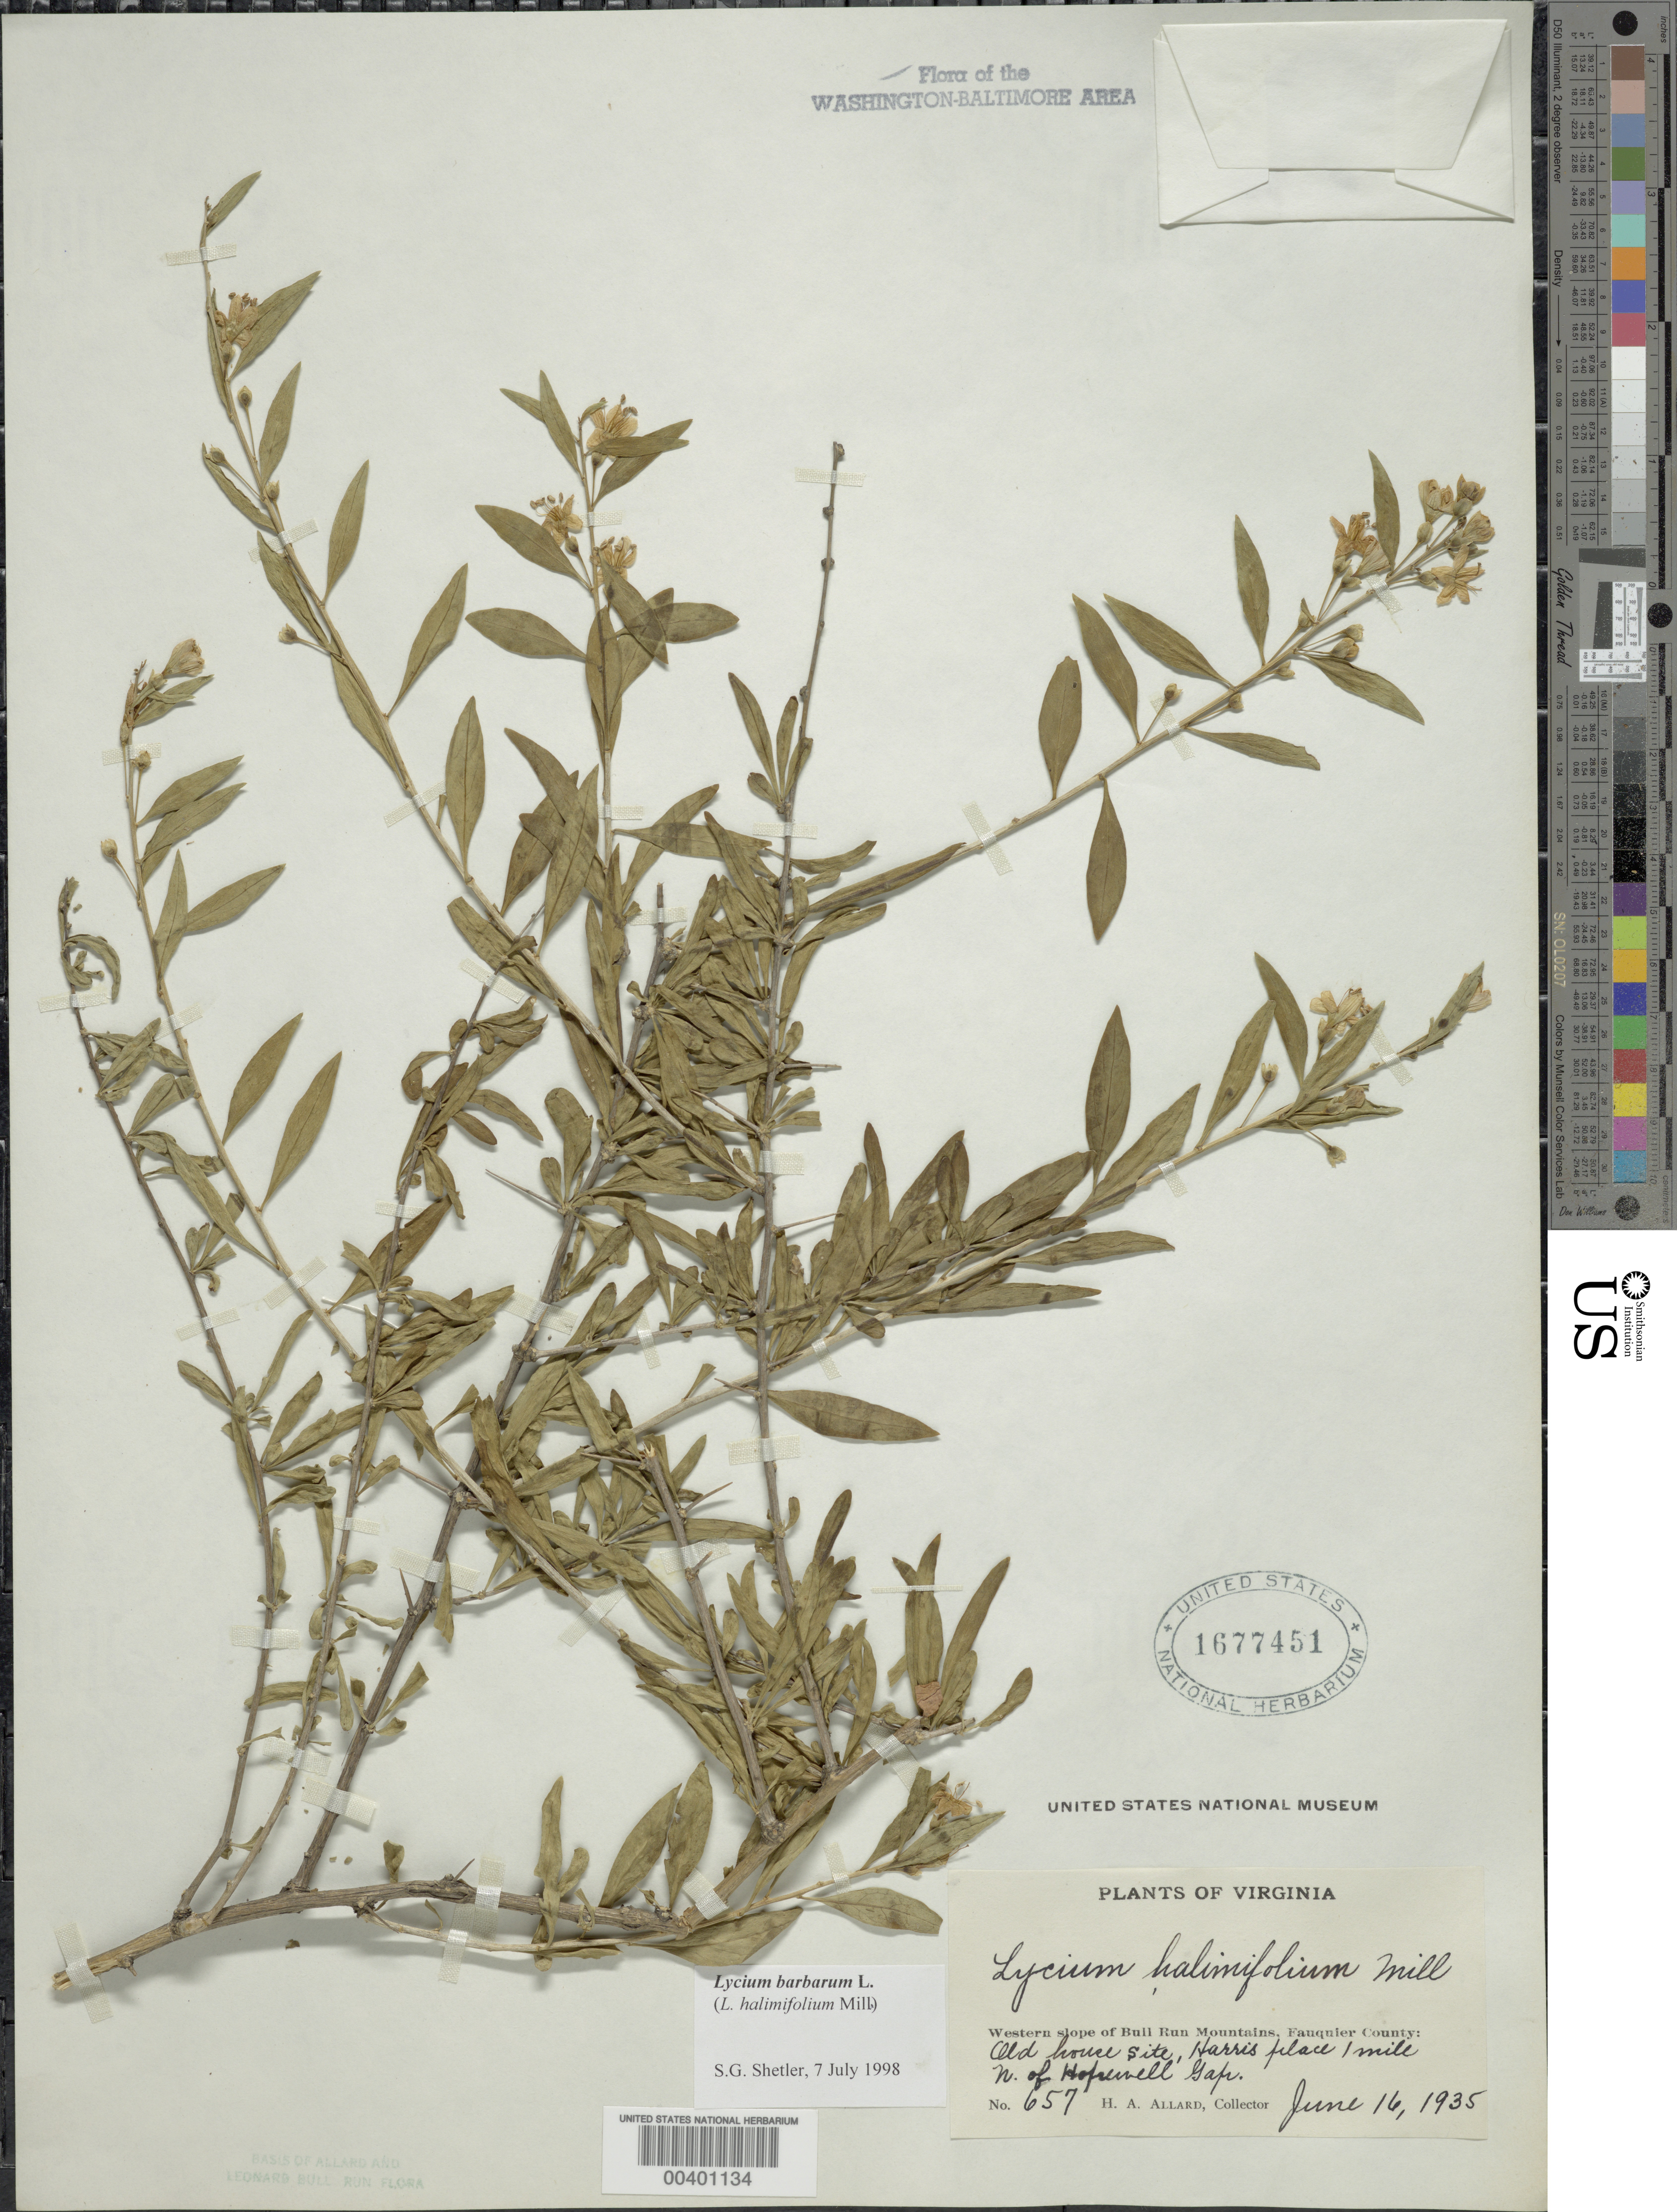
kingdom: Plantae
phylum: Tracheophyta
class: Magnoliopsida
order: Solanales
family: Solanaceae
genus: Lycium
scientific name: Lycium barbarum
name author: L.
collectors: H. A. Allard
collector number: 657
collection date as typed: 16 Jun 1935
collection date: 1935-06-16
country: United States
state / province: Virginia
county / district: Fauquier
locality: North of Hopewell Gap, western slope of Bull Run Mountains Bull Run Mts.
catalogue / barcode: US 1677451